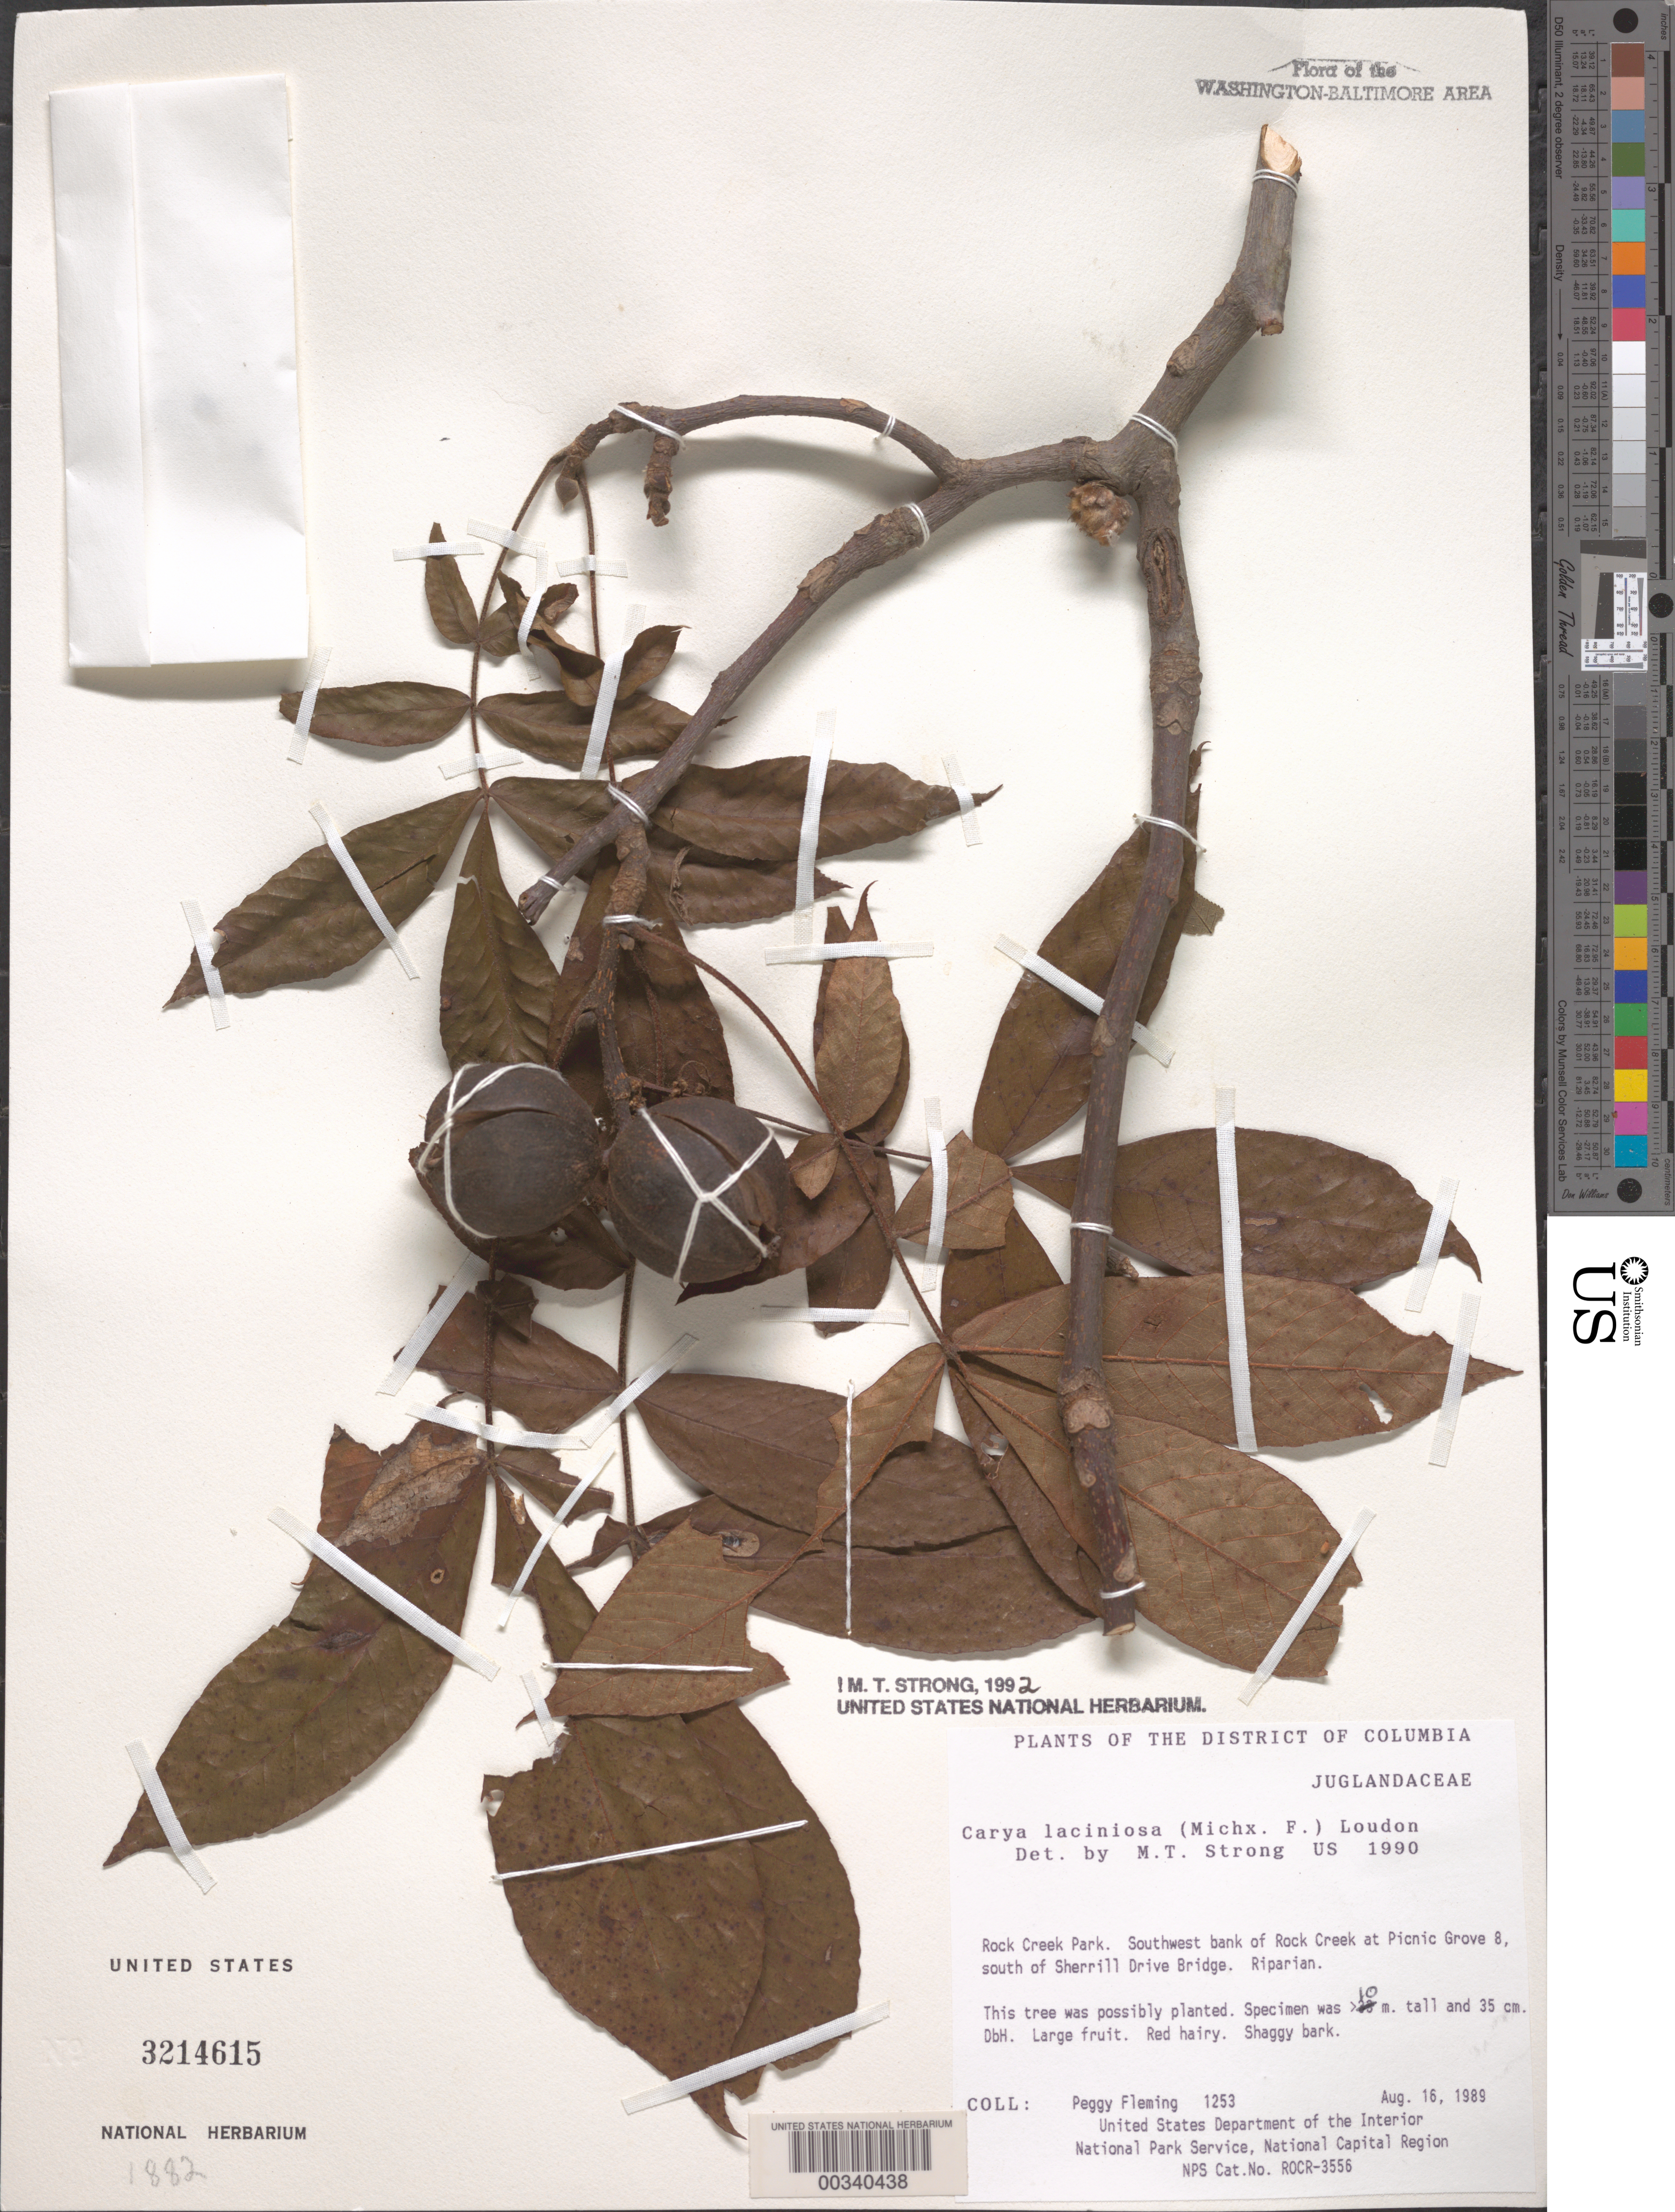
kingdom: Plantae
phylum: Tracheophyta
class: Magnoliopsida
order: Fagales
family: Juglandaceae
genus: Carya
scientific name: Carya laciniosa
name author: (F. Michx.) G. Don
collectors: P. Fleming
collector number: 1253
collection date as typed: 16 Aug 1989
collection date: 1989-08-16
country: United States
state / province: District of Columbia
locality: Rock Creek Park, SW bank of Rock Creek at Picnic Grove 8, S of Sherrill Dr Bridge Rock Creek Park and vicinity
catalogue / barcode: US 3214615